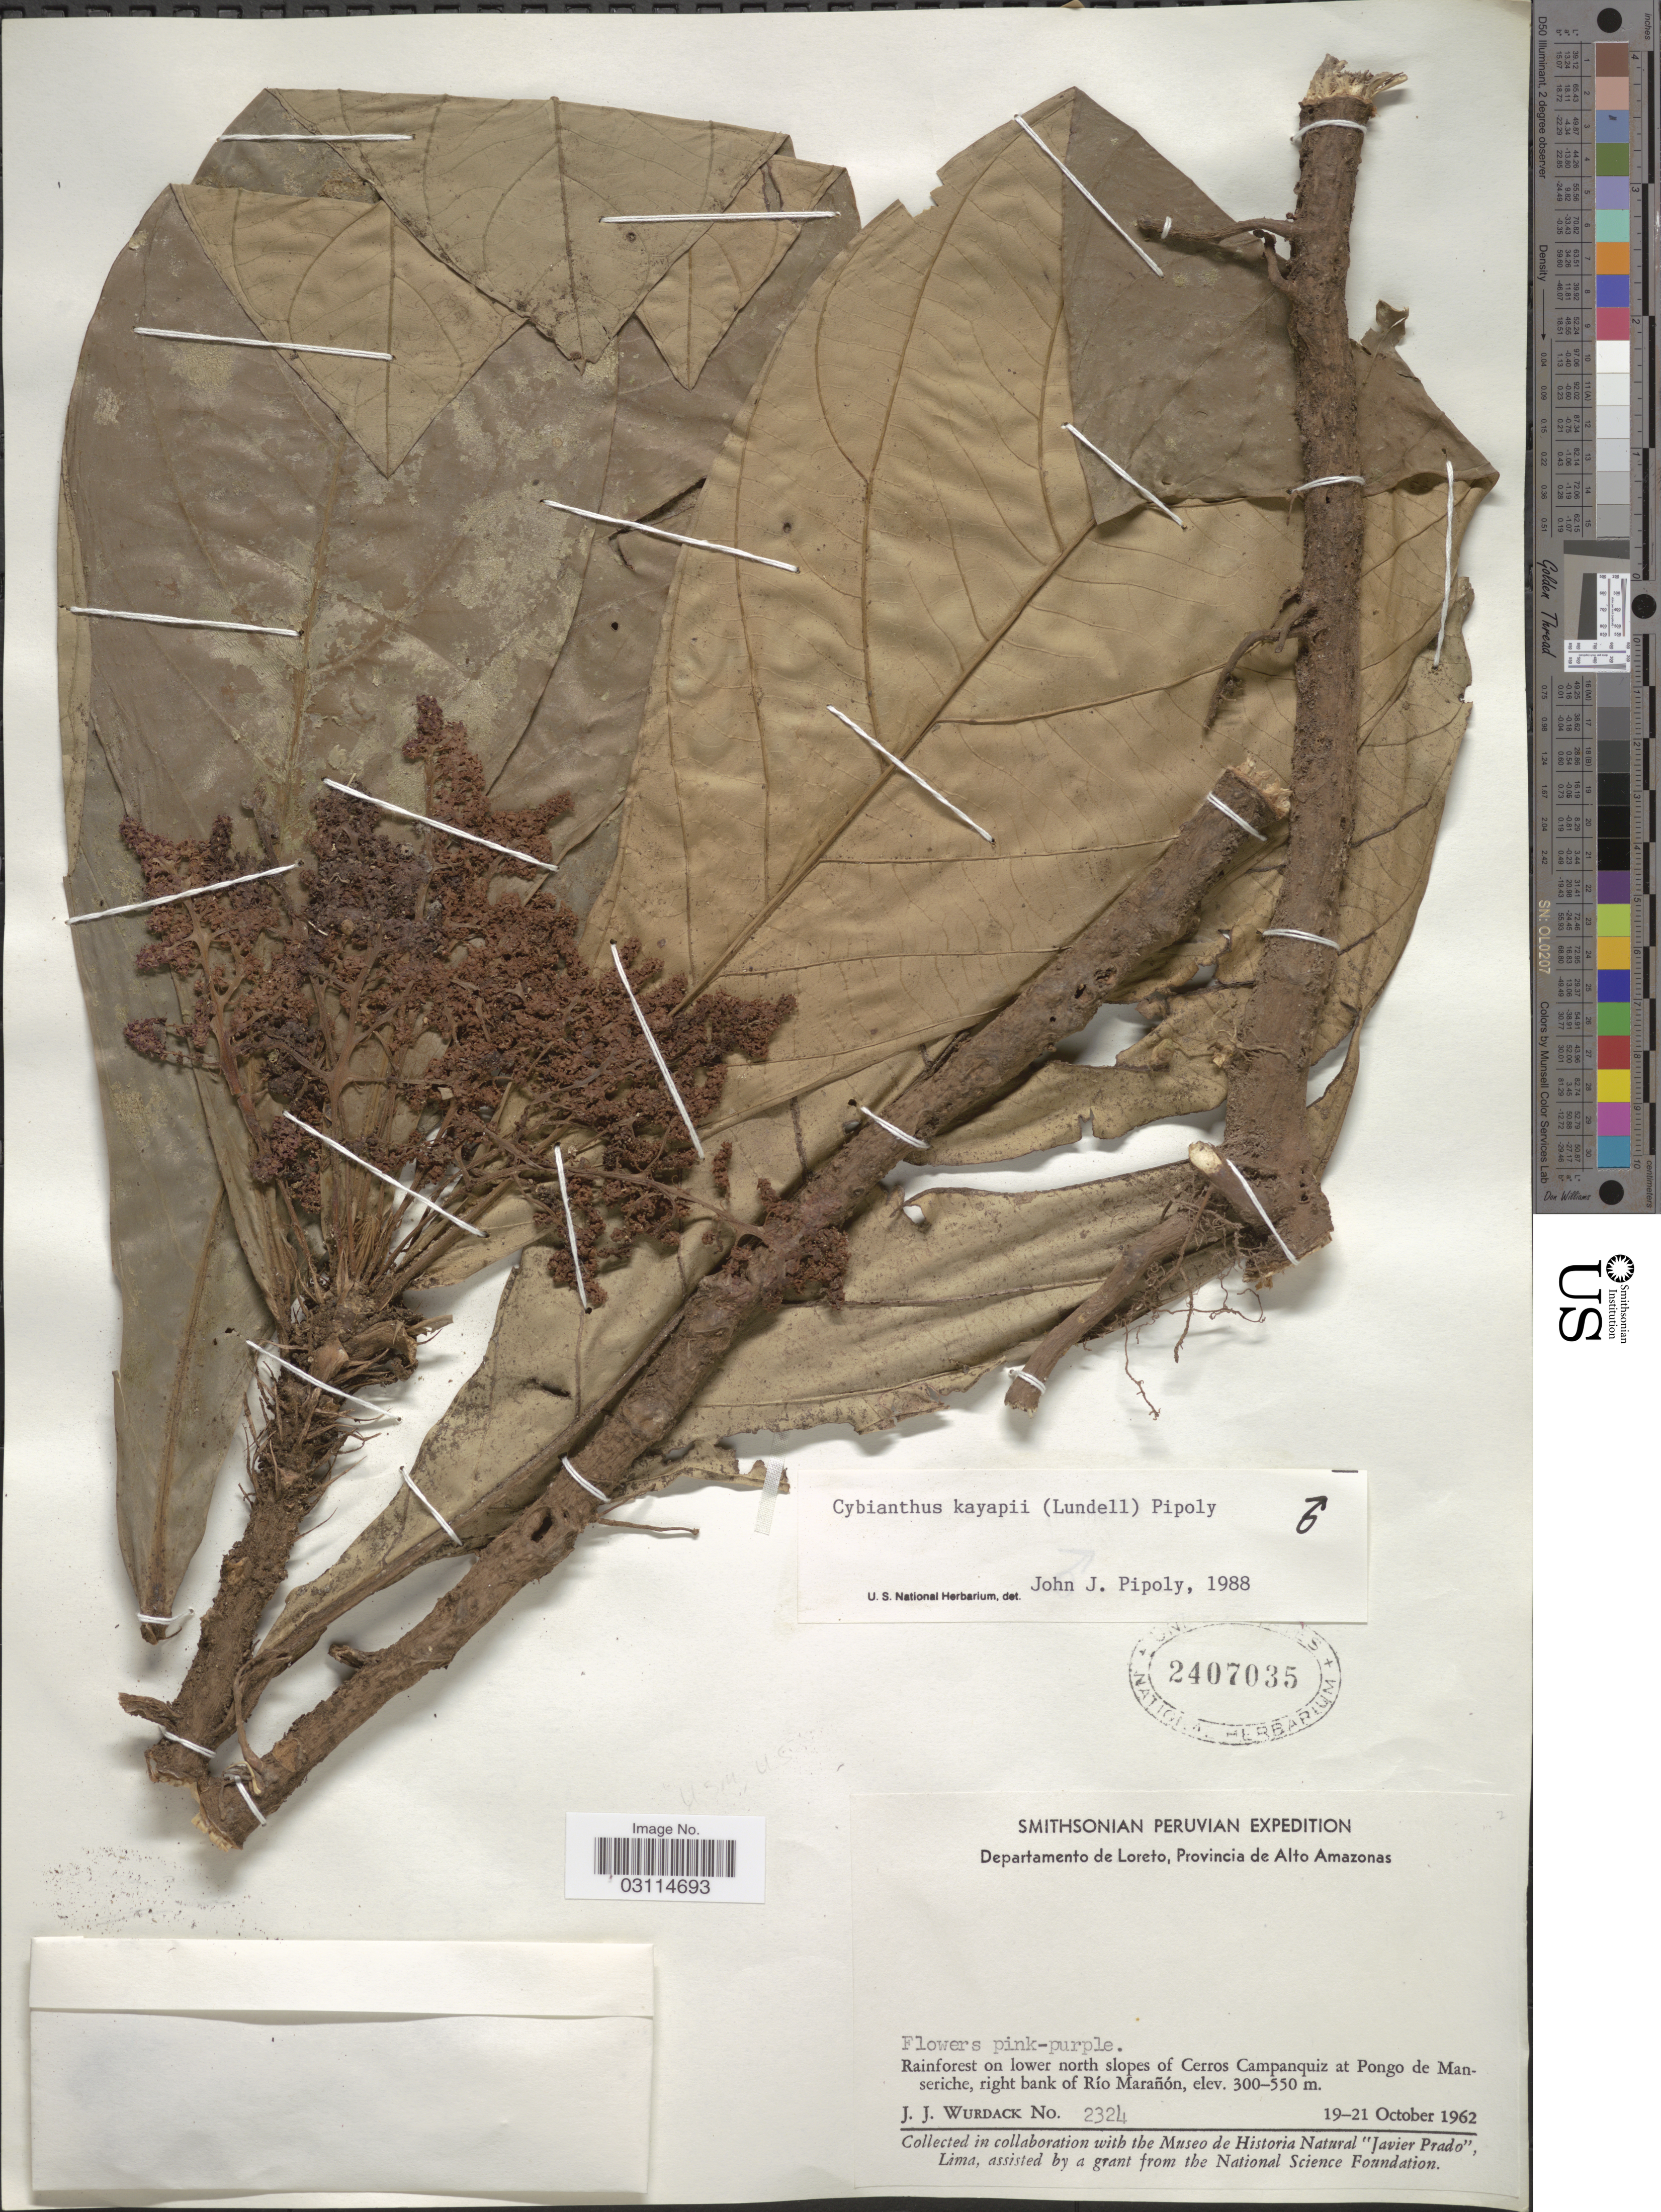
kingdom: Plantae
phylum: Tracheophyta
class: Magnoliopsida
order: Ericales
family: Primulaceae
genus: Cybianthus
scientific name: Cybianthus kayapii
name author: (Lundell) Pipoly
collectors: J. J. Wurdack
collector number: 2324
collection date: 1962-10-19/1962-10-21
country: Peru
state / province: Loreto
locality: Departamento de Loreto, Provincia de Alto Amazonas, Rainforest on lower north slopes of Cerro Campanquiz at Pongo de Manseriche, right bank of Río Marañón.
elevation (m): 300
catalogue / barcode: US 2407035